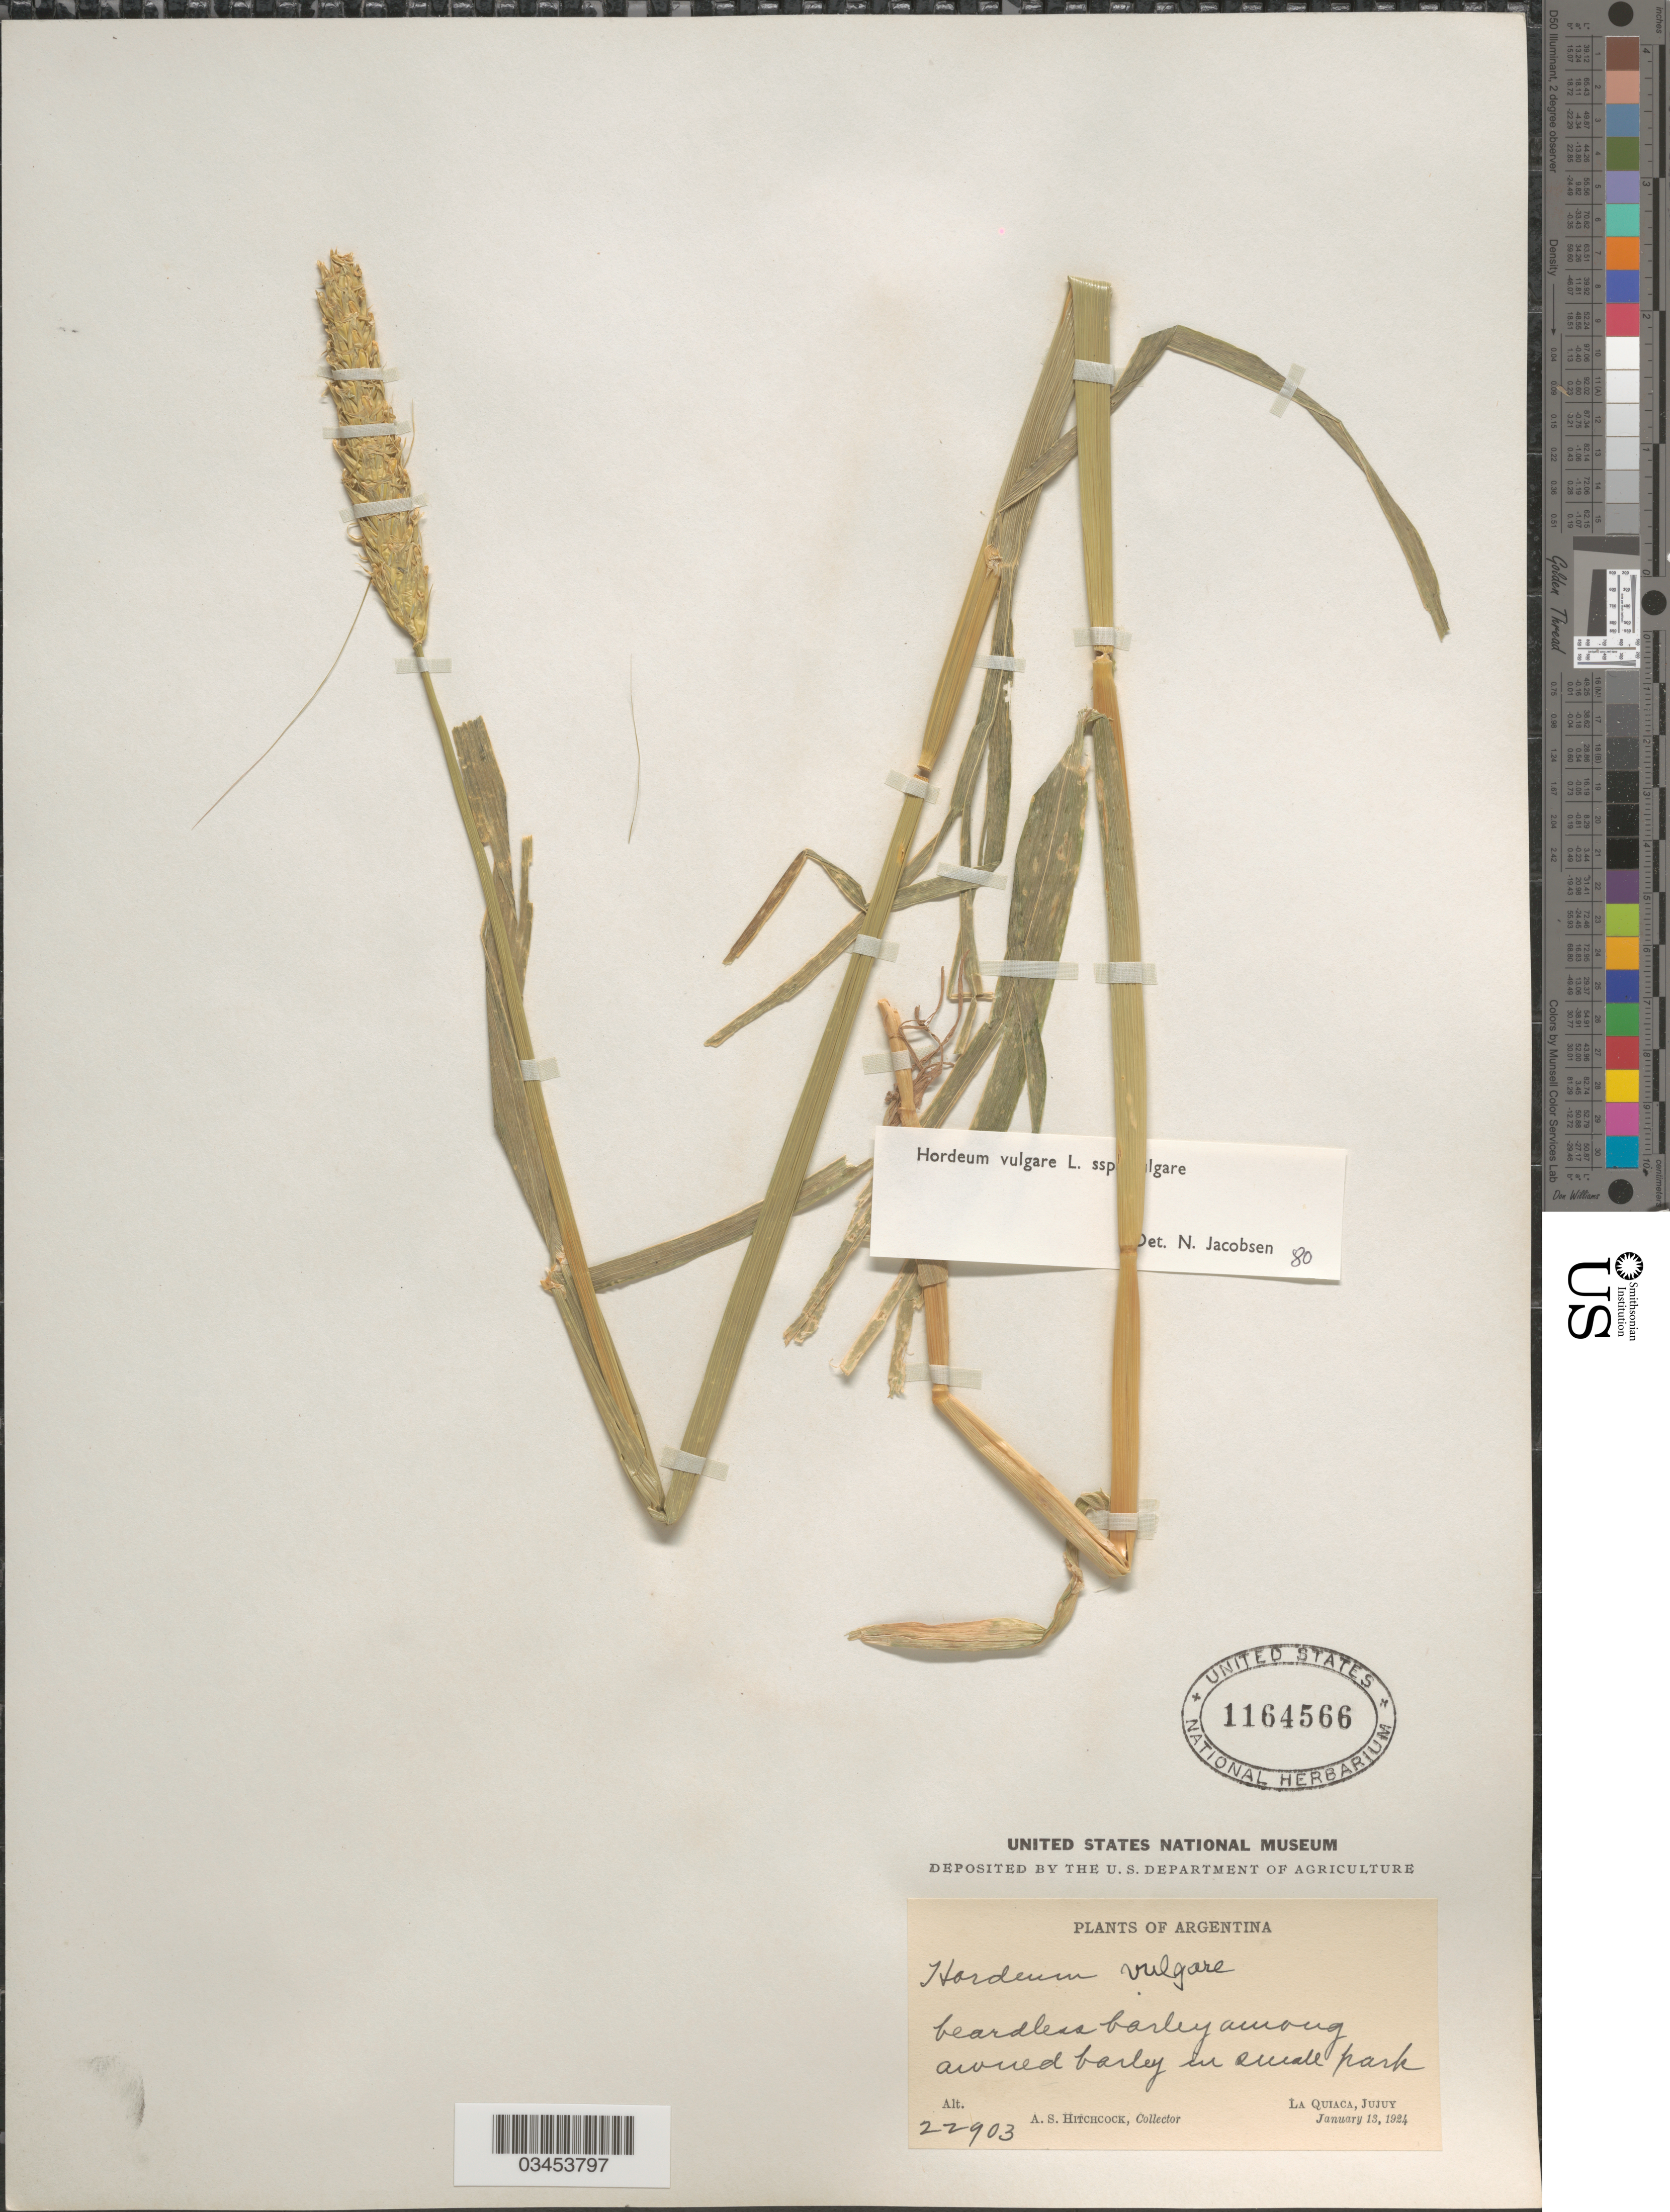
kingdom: Plantae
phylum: Tracheophyta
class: Liliopsida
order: Poales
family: Poaceae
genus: Hordeum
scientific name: Hordeum vulgare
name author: L.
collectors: A. S. Hitchcock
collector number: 22903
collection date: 1924-01-13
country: Argentina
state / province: Jujuy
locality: Beardless barley among around barley in small park. La Quiaca.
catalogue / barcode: US 1164566